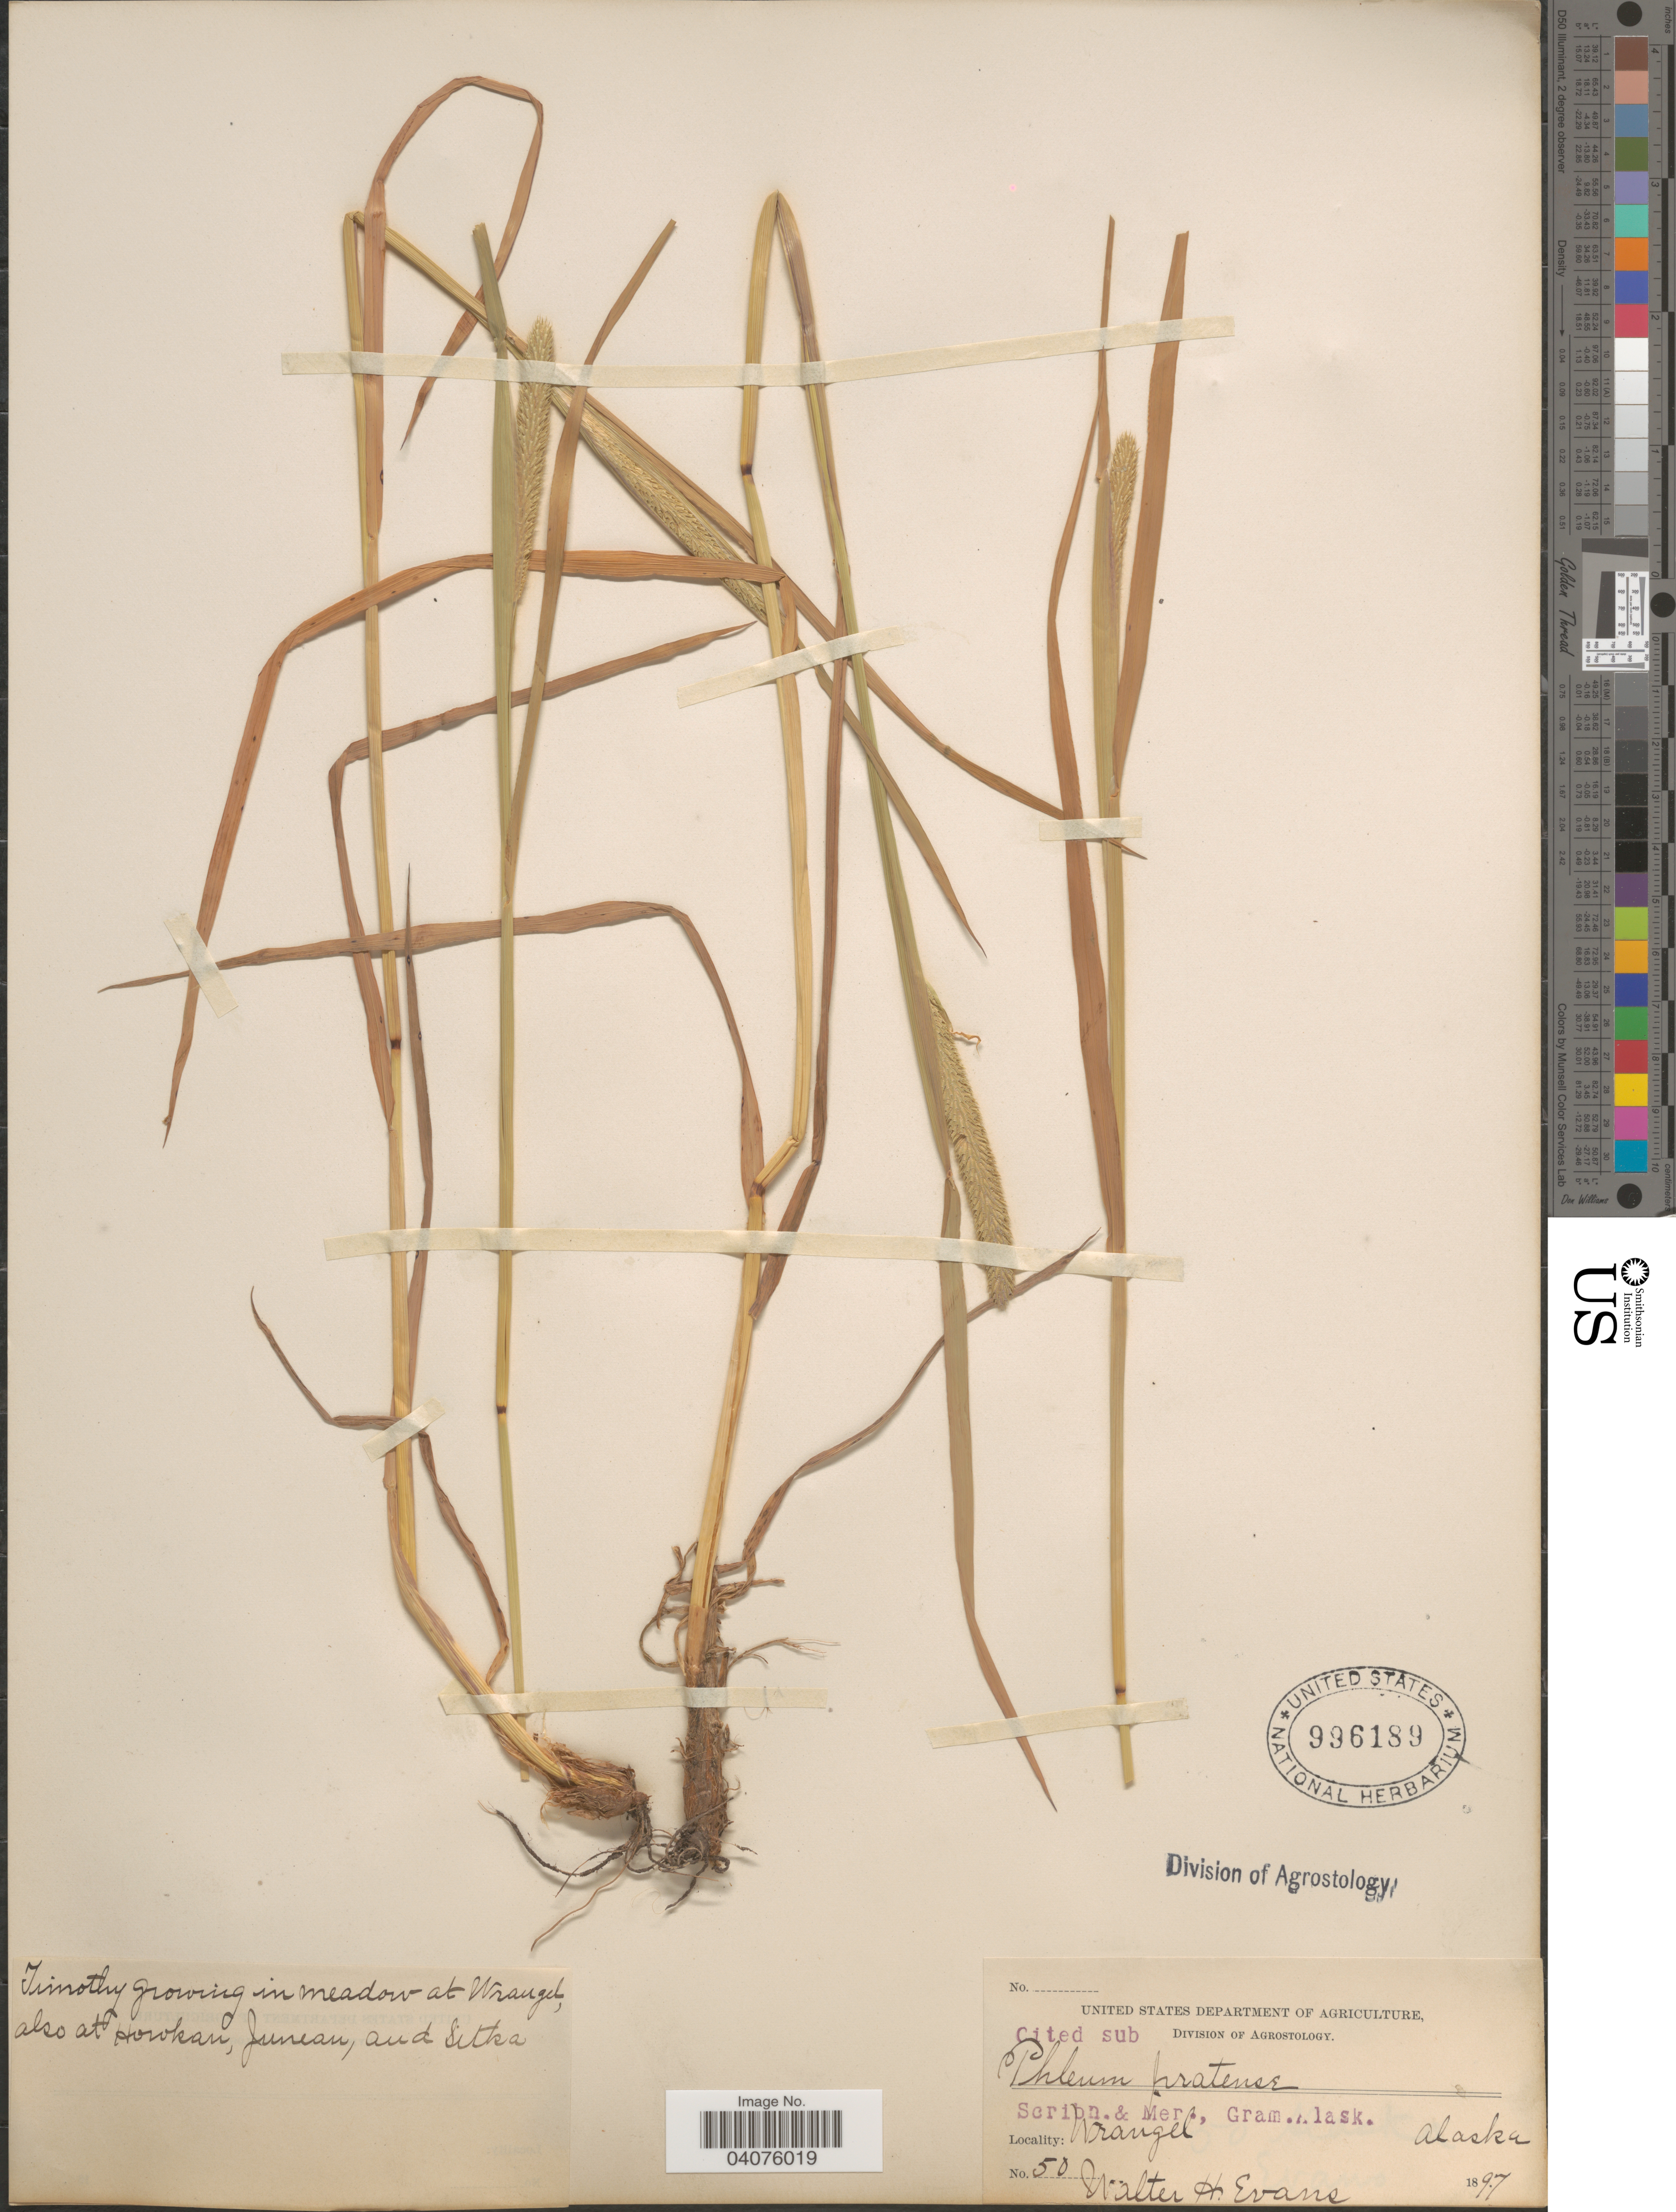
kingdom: Plantae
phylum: Tracheophyta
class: Liliopsida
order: Poales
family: Poaceae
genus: Phleum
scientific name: Phleum pratense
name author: L.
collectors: W. H. Evans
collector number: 50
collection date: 1897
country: United States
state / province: Alaska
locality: In meadow at Wrangell, also at Howkan, Juneau, and Sitka.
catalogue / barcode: US 996189